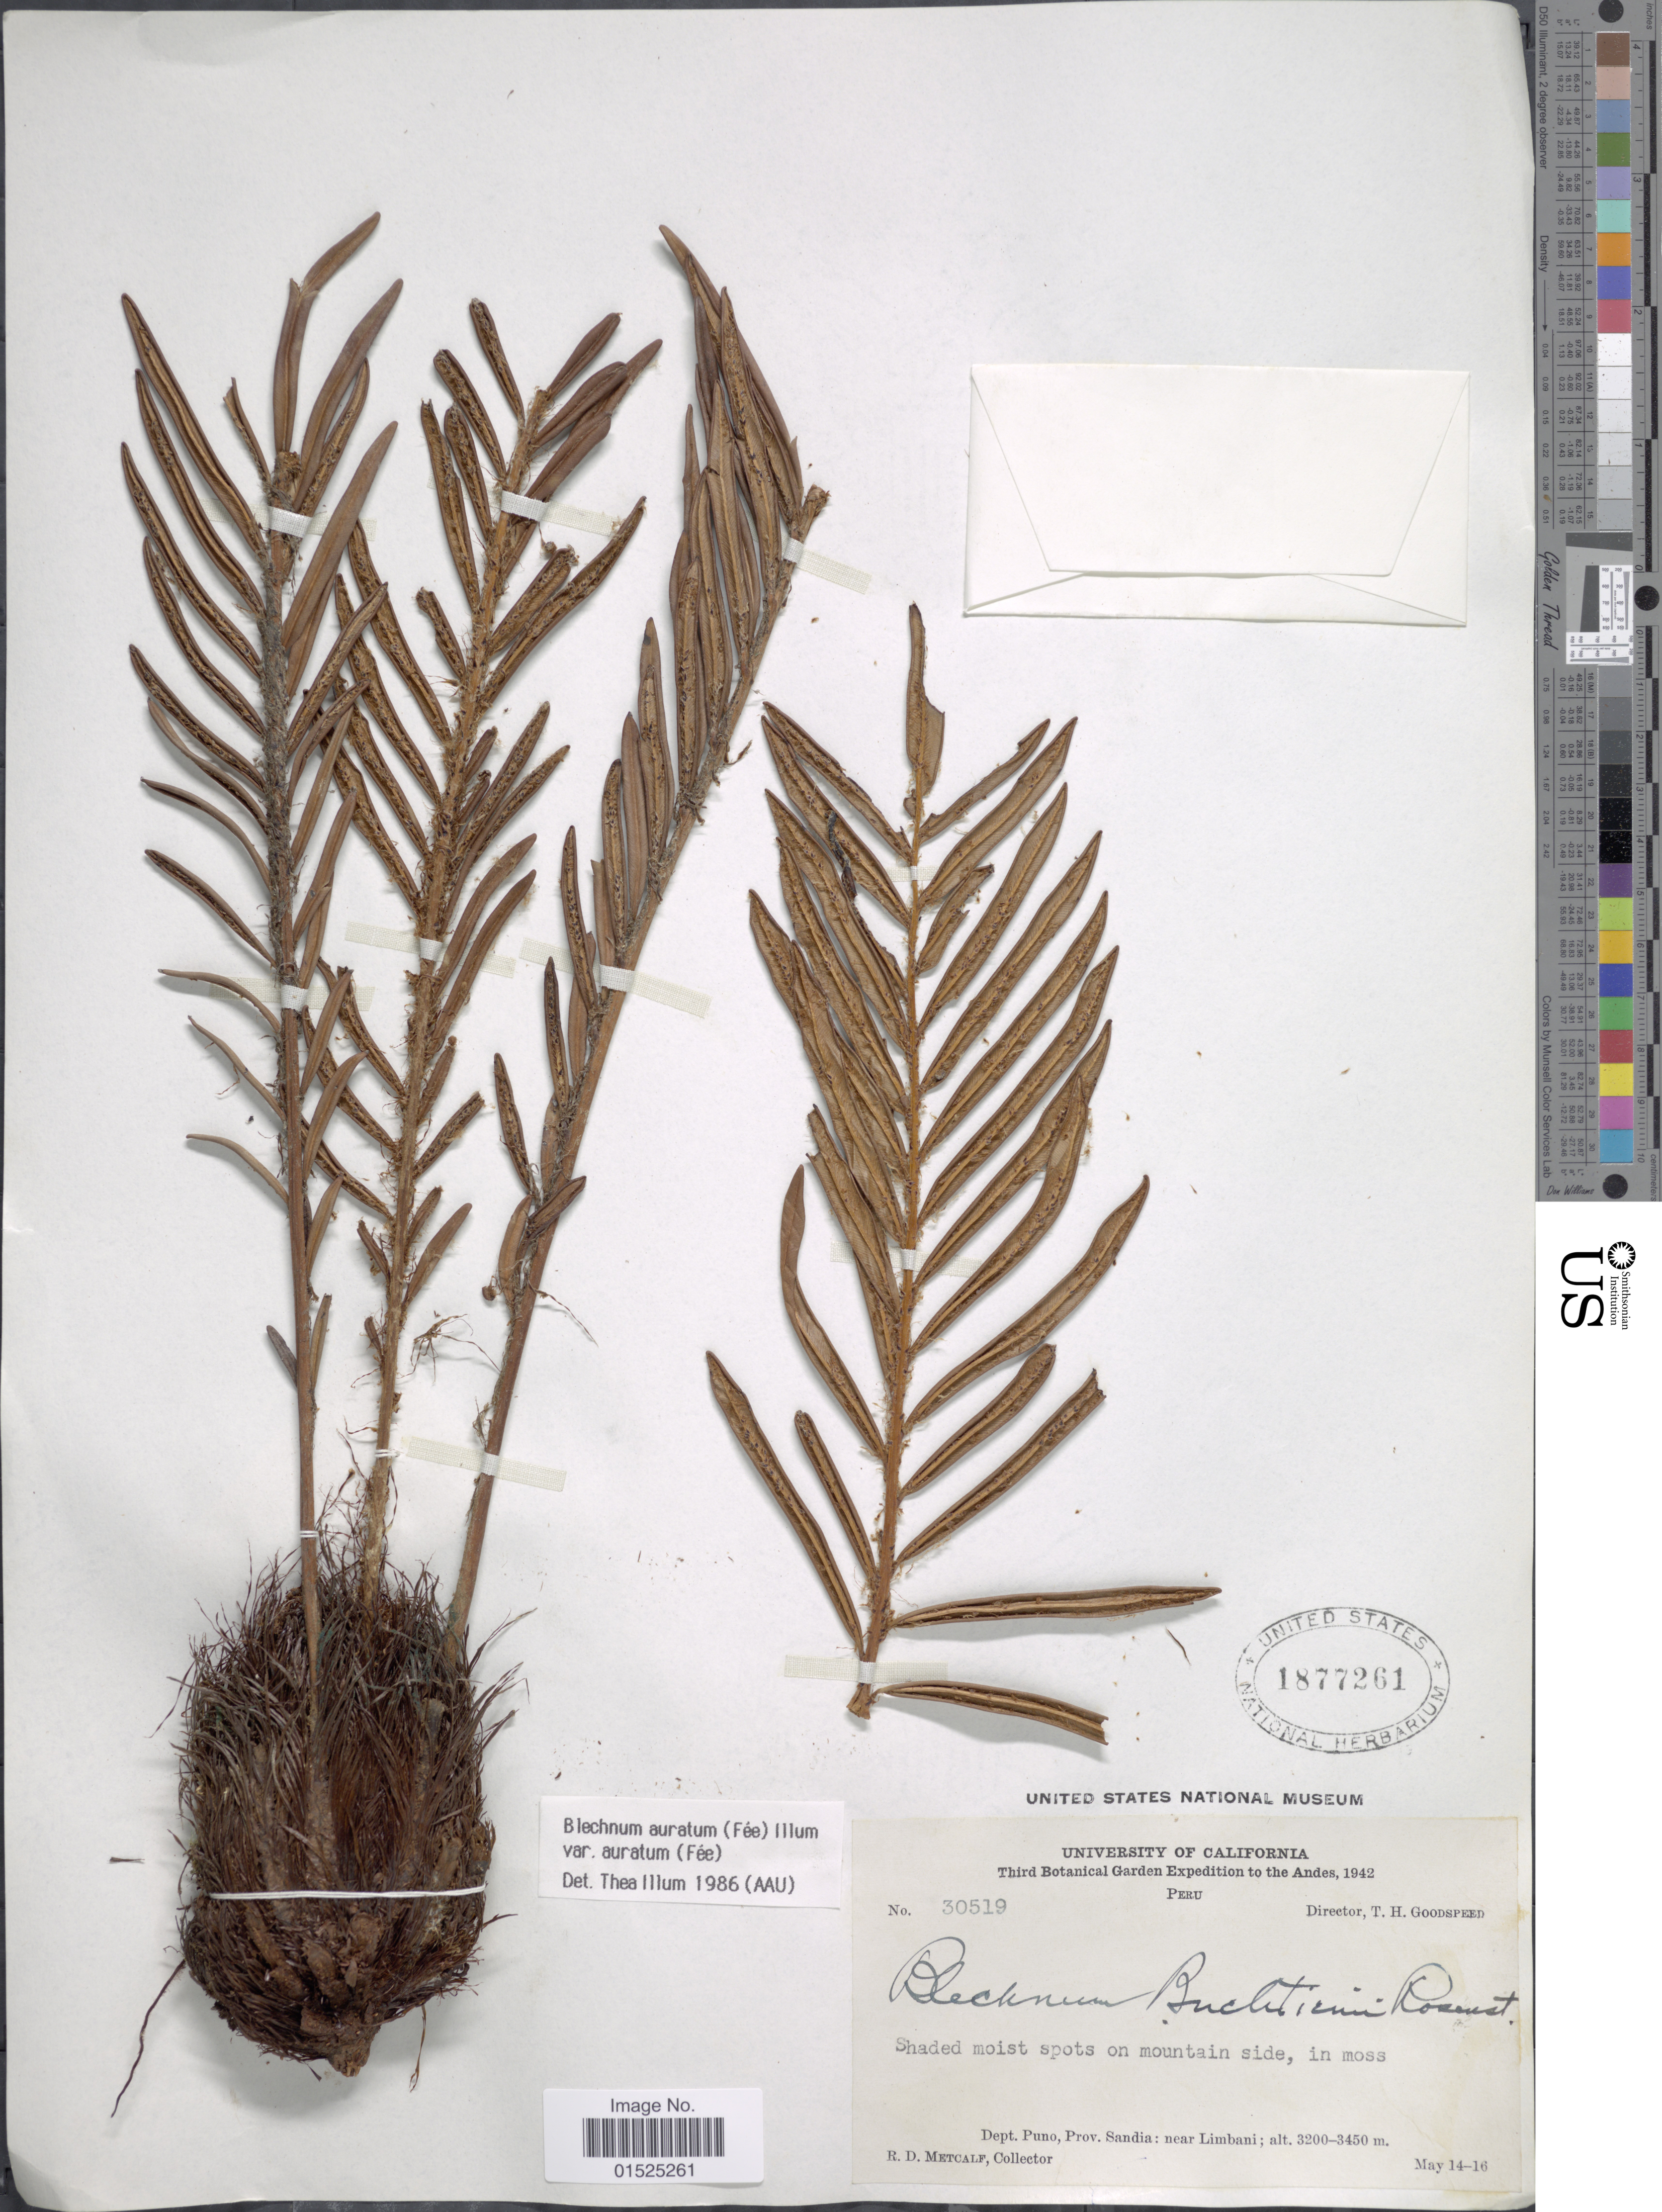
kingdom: Plantae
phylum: Tracheophyta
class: Polypodiopsida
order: Polypodiales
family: Blechnaceae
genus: Blechnum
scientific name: Blechnum auratum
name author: (Fée) R.M. Tryon & Stolze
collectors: R. D. Metcalf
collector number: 30519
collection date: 1942-05-14/1942-05-16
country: Peru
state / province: Puno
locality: Prov. Sandia: near Limbani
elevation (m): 3200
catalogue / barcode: US 1877261